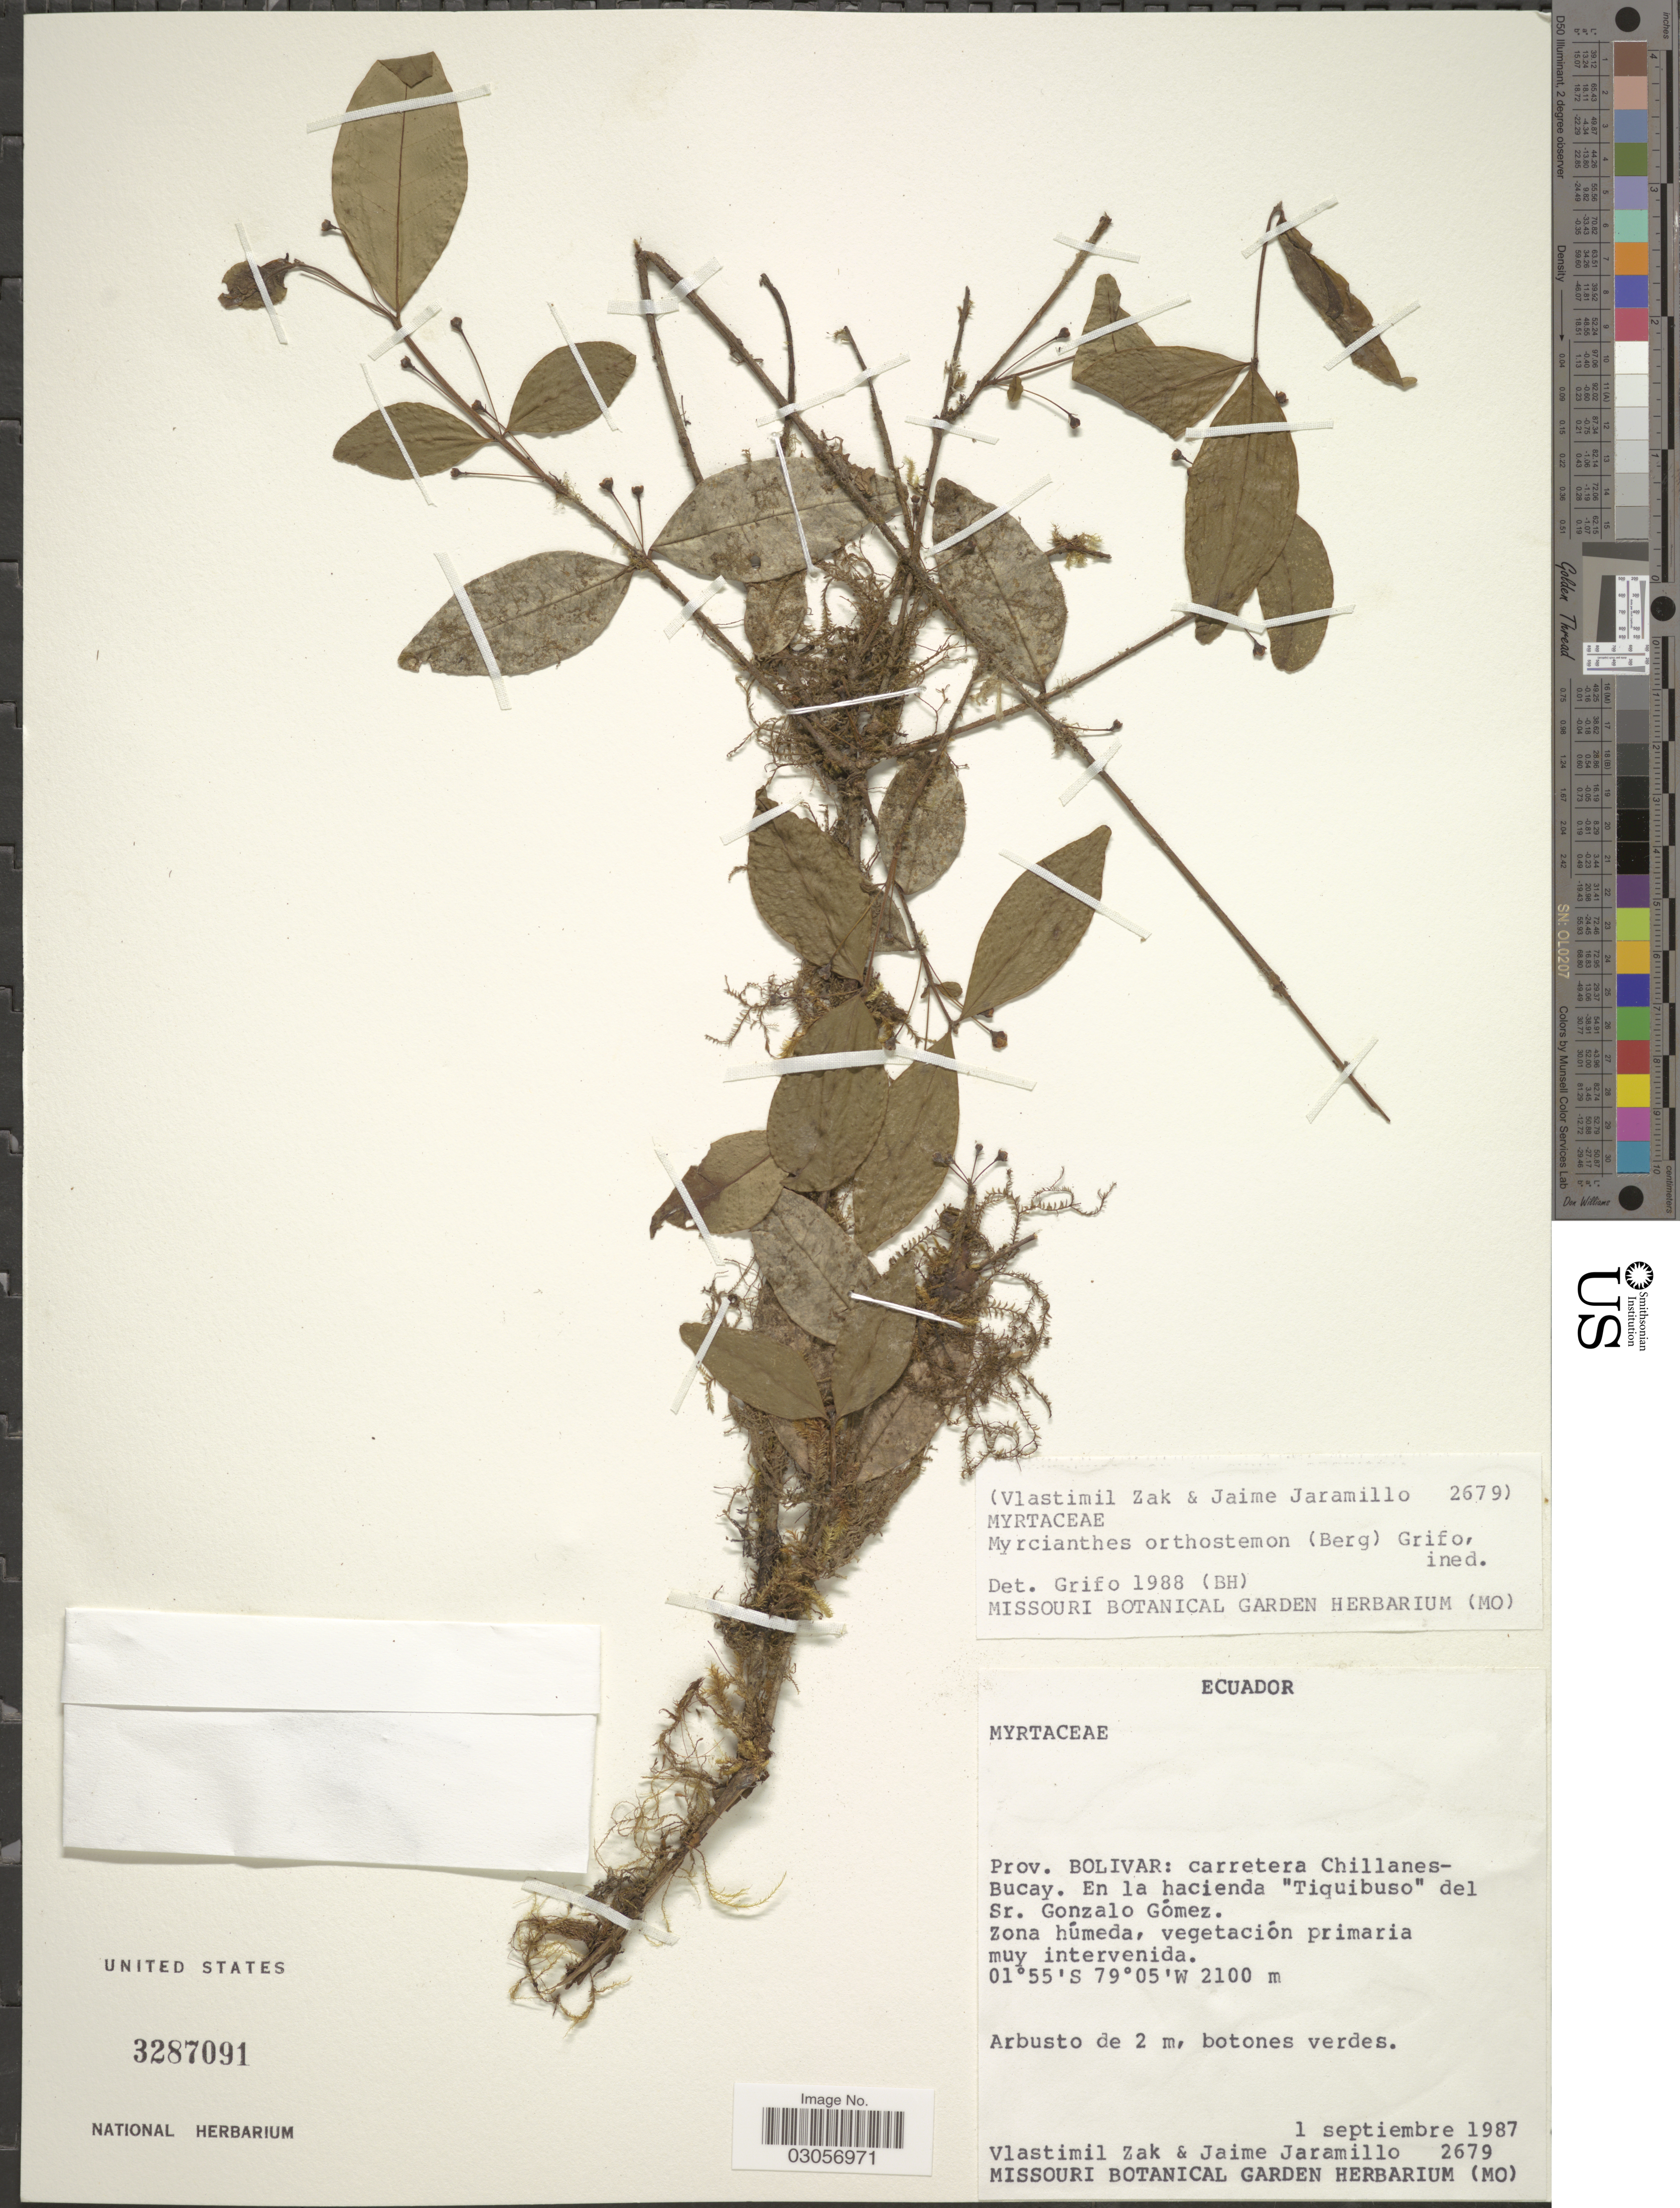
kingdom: Plantae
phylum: Tracheophyta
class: Magnoliopsida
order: Myrtales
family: Myrtaceae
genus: Myrcianthes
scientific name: Myrcianthes orthostemon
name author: (O. Berg) Grifo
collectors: V. Zak & J. Jaramillo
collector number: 2679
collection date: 1987-09-01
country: Ecuador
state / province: Bolívar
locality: Prov. Bolivar: carretera Chillanes-Bucay. En la hacienda "Tiquibuso" del sr. Gonzalo Gómez.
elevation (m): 2100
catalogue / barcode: US 3287091